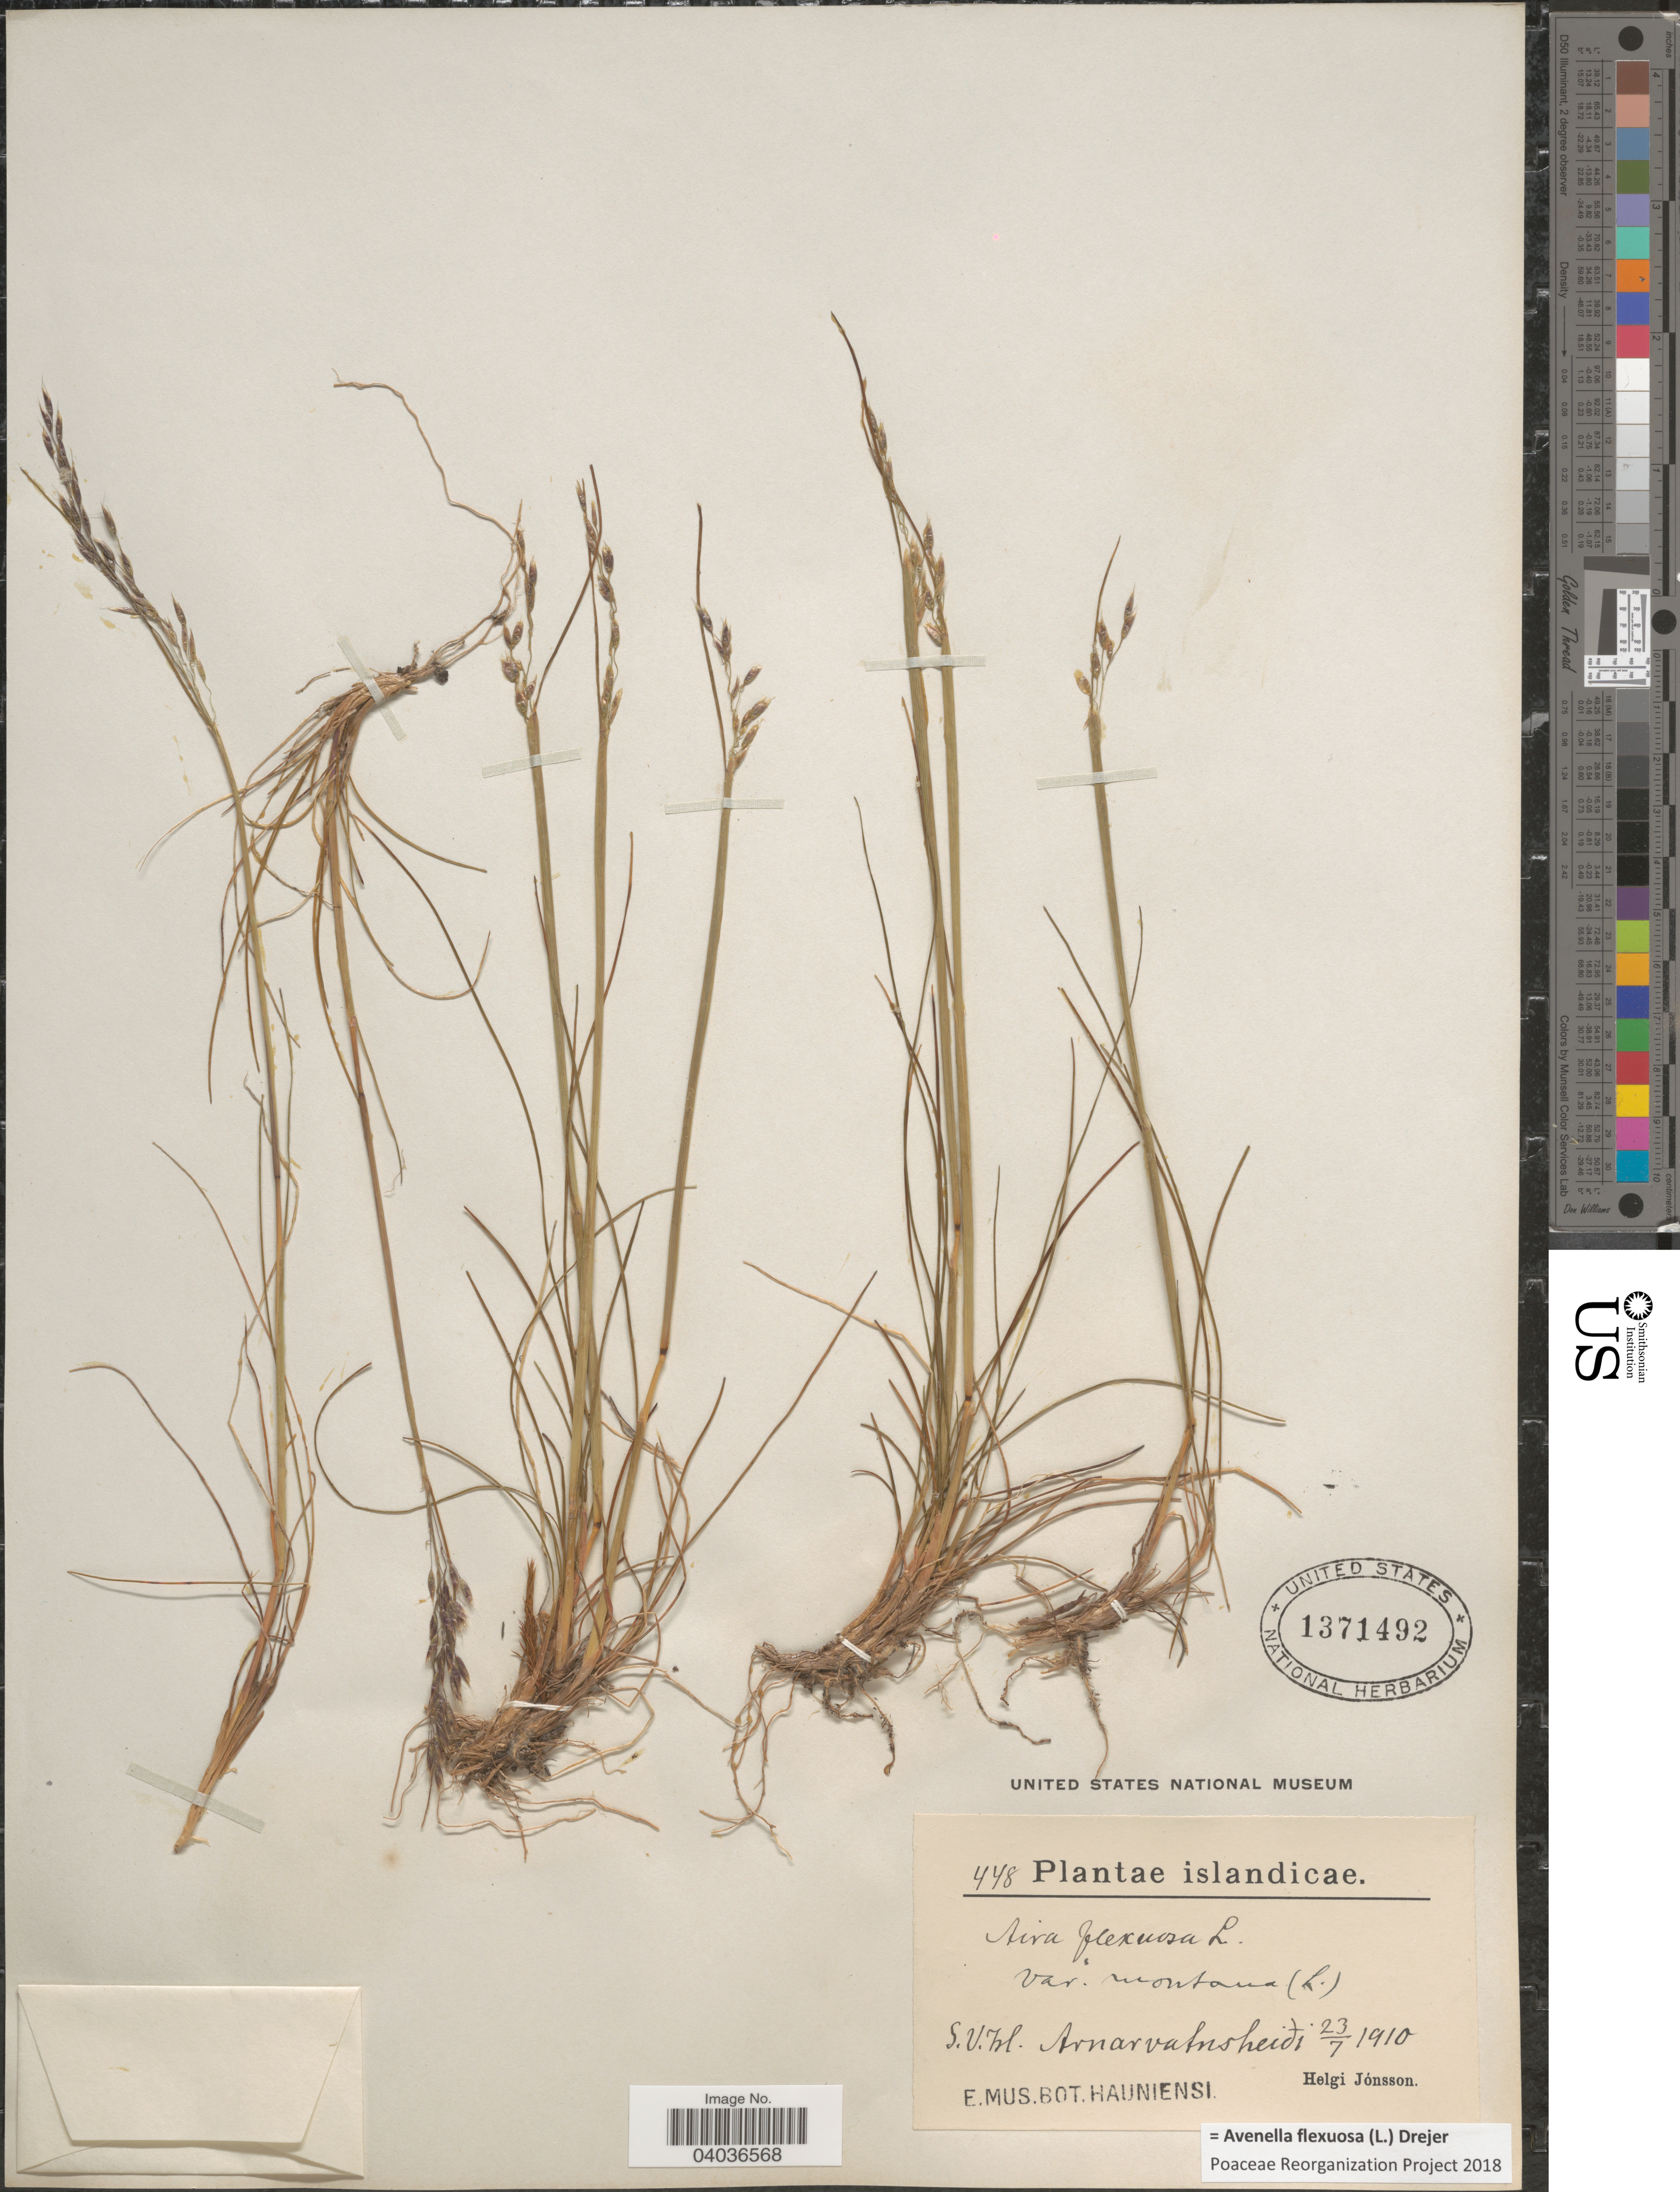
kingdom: Plantae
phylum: Tracheophyta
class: Liliopsida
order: Poales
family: Poaceae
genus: Avenella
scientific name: Avenella flexuosa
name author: (L.) Drejer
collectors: H. Jónsson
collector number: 448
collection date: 1910-07-23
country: Iceland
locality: S.V.Isl. Arnarvatnsheidi.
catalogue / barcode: US 1371492